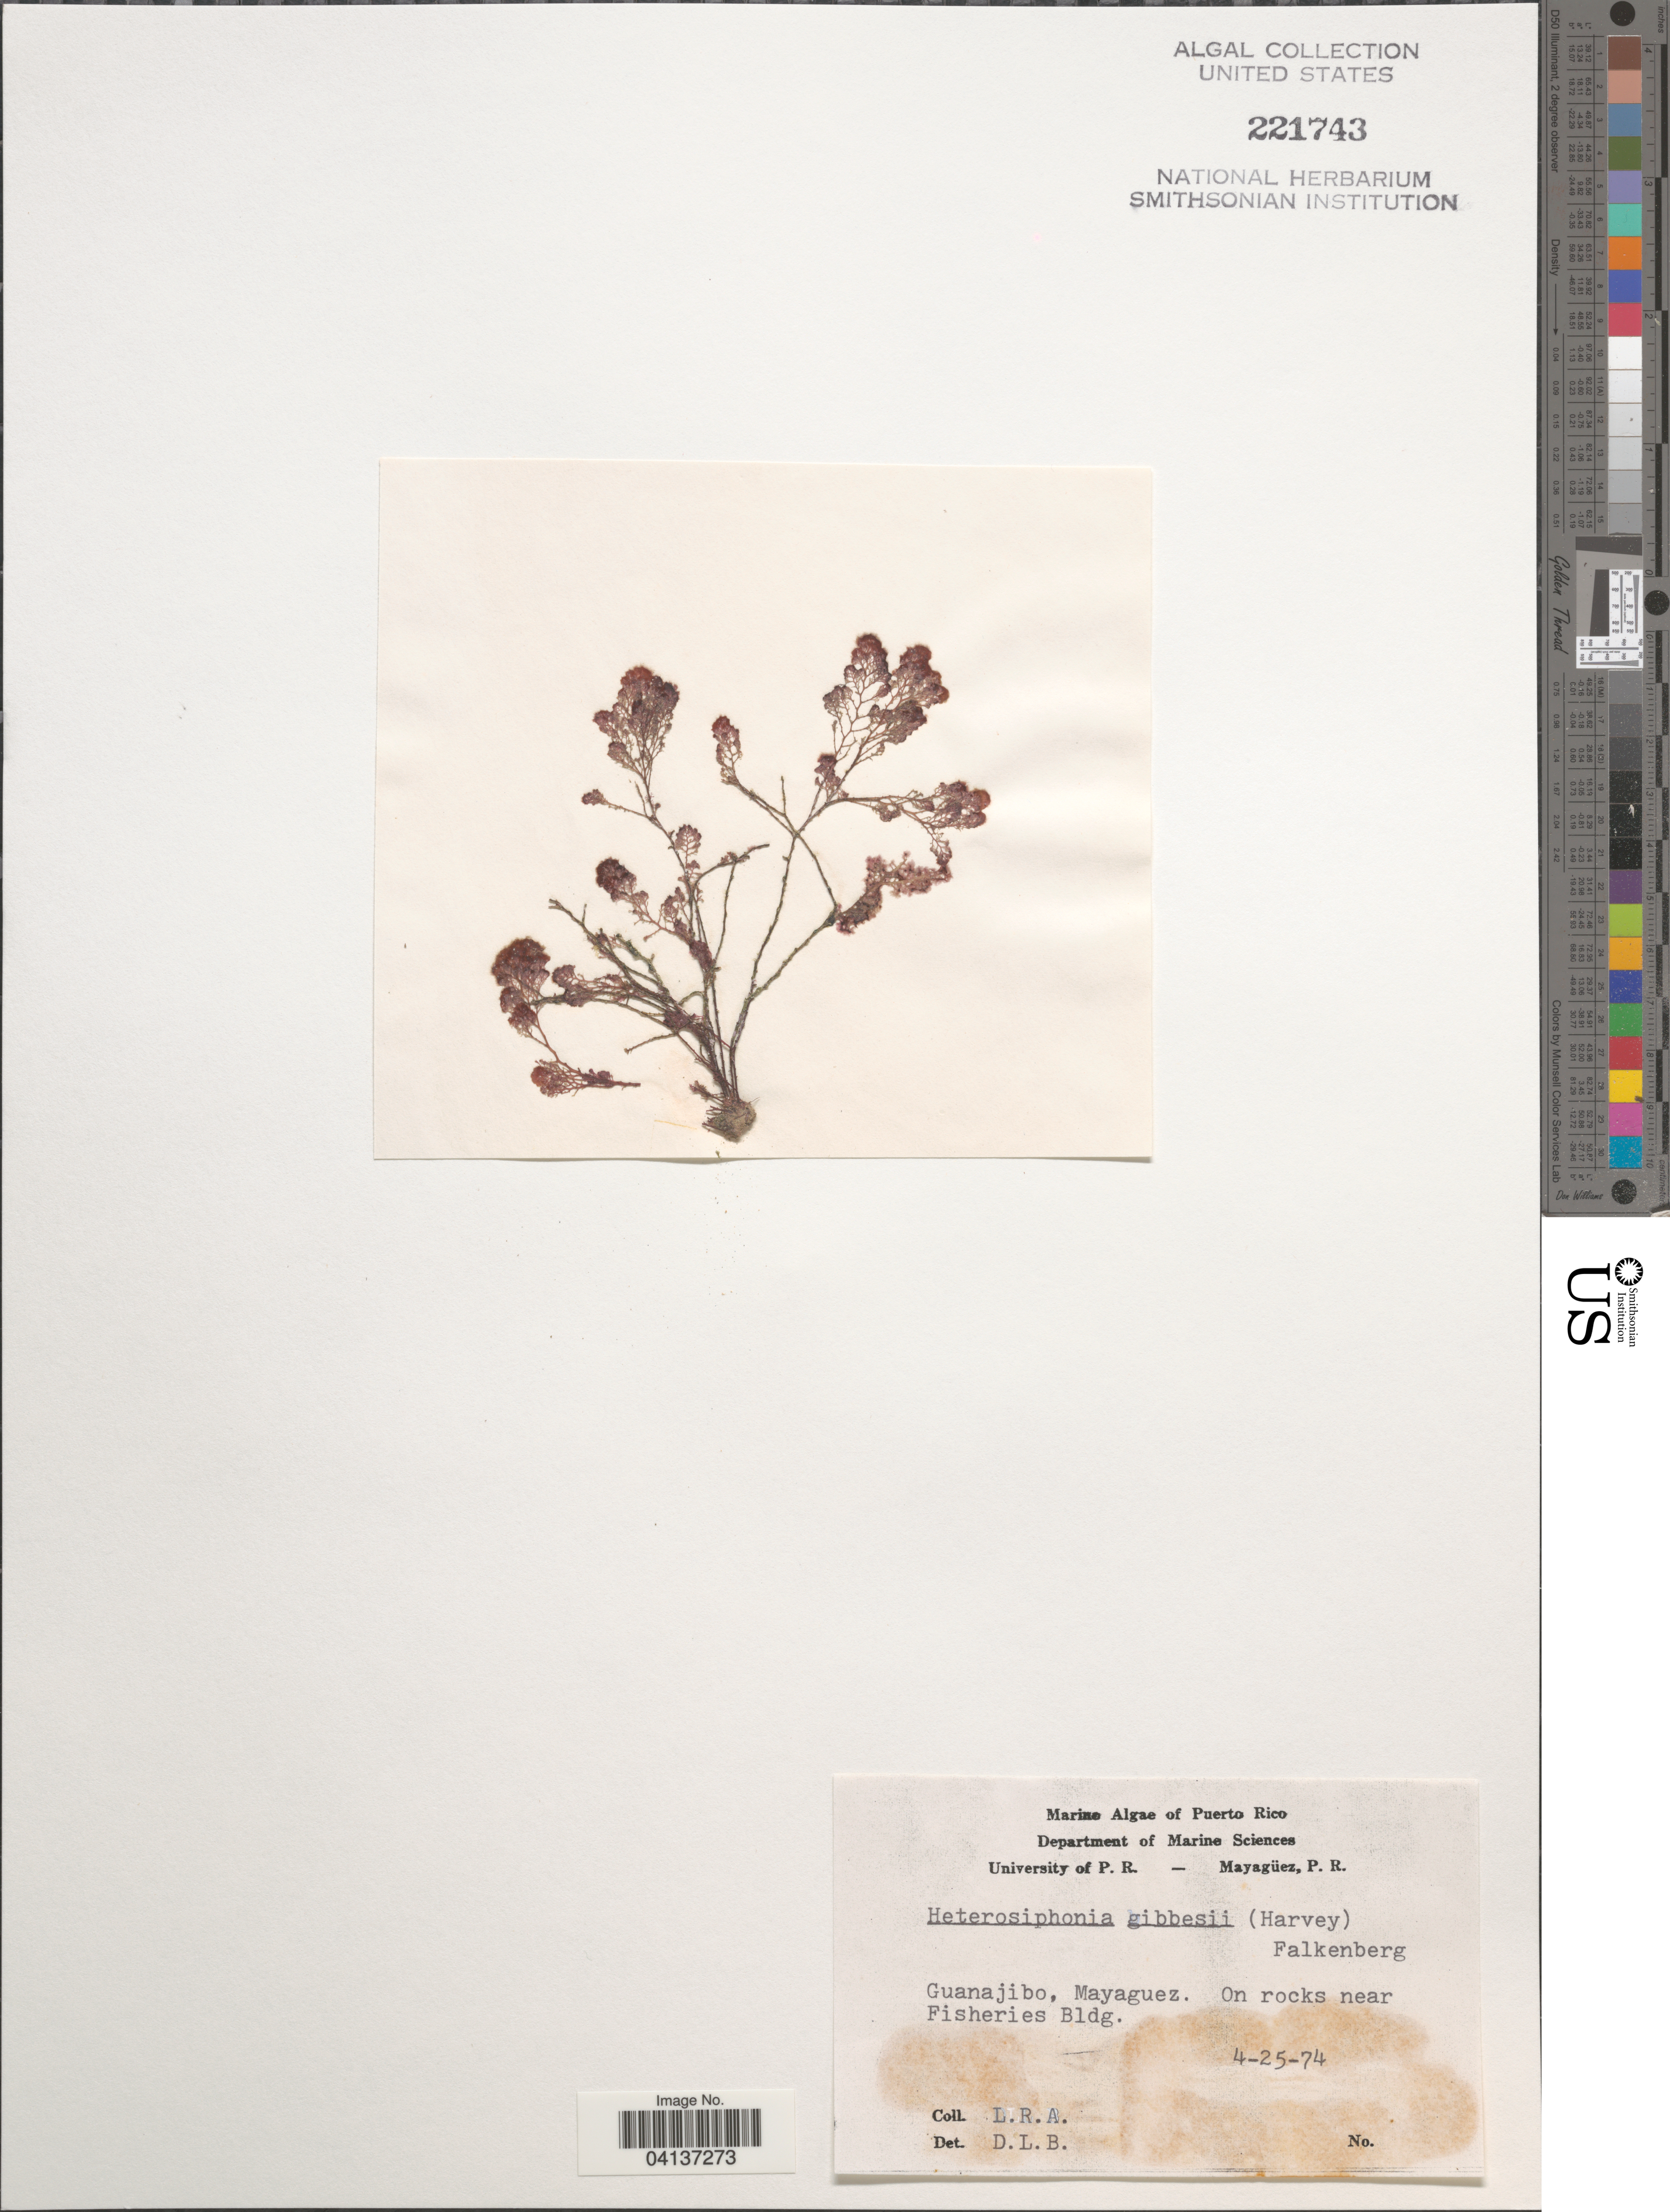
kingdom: Plantae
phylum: Rhodophyta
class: Florideophyceae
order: Ceramiales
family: Dasyaceae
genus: Heterosiphonia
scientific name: Heterosiphonia gibbesii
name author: (Harv.)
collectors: L. R. A.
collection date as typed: Transcribed d/m/y: 25/4/74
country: Puerto Rico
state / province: Mayagüez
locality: Guanajibo. On rocks near Fisheries Bldg.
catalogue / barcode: US 221743